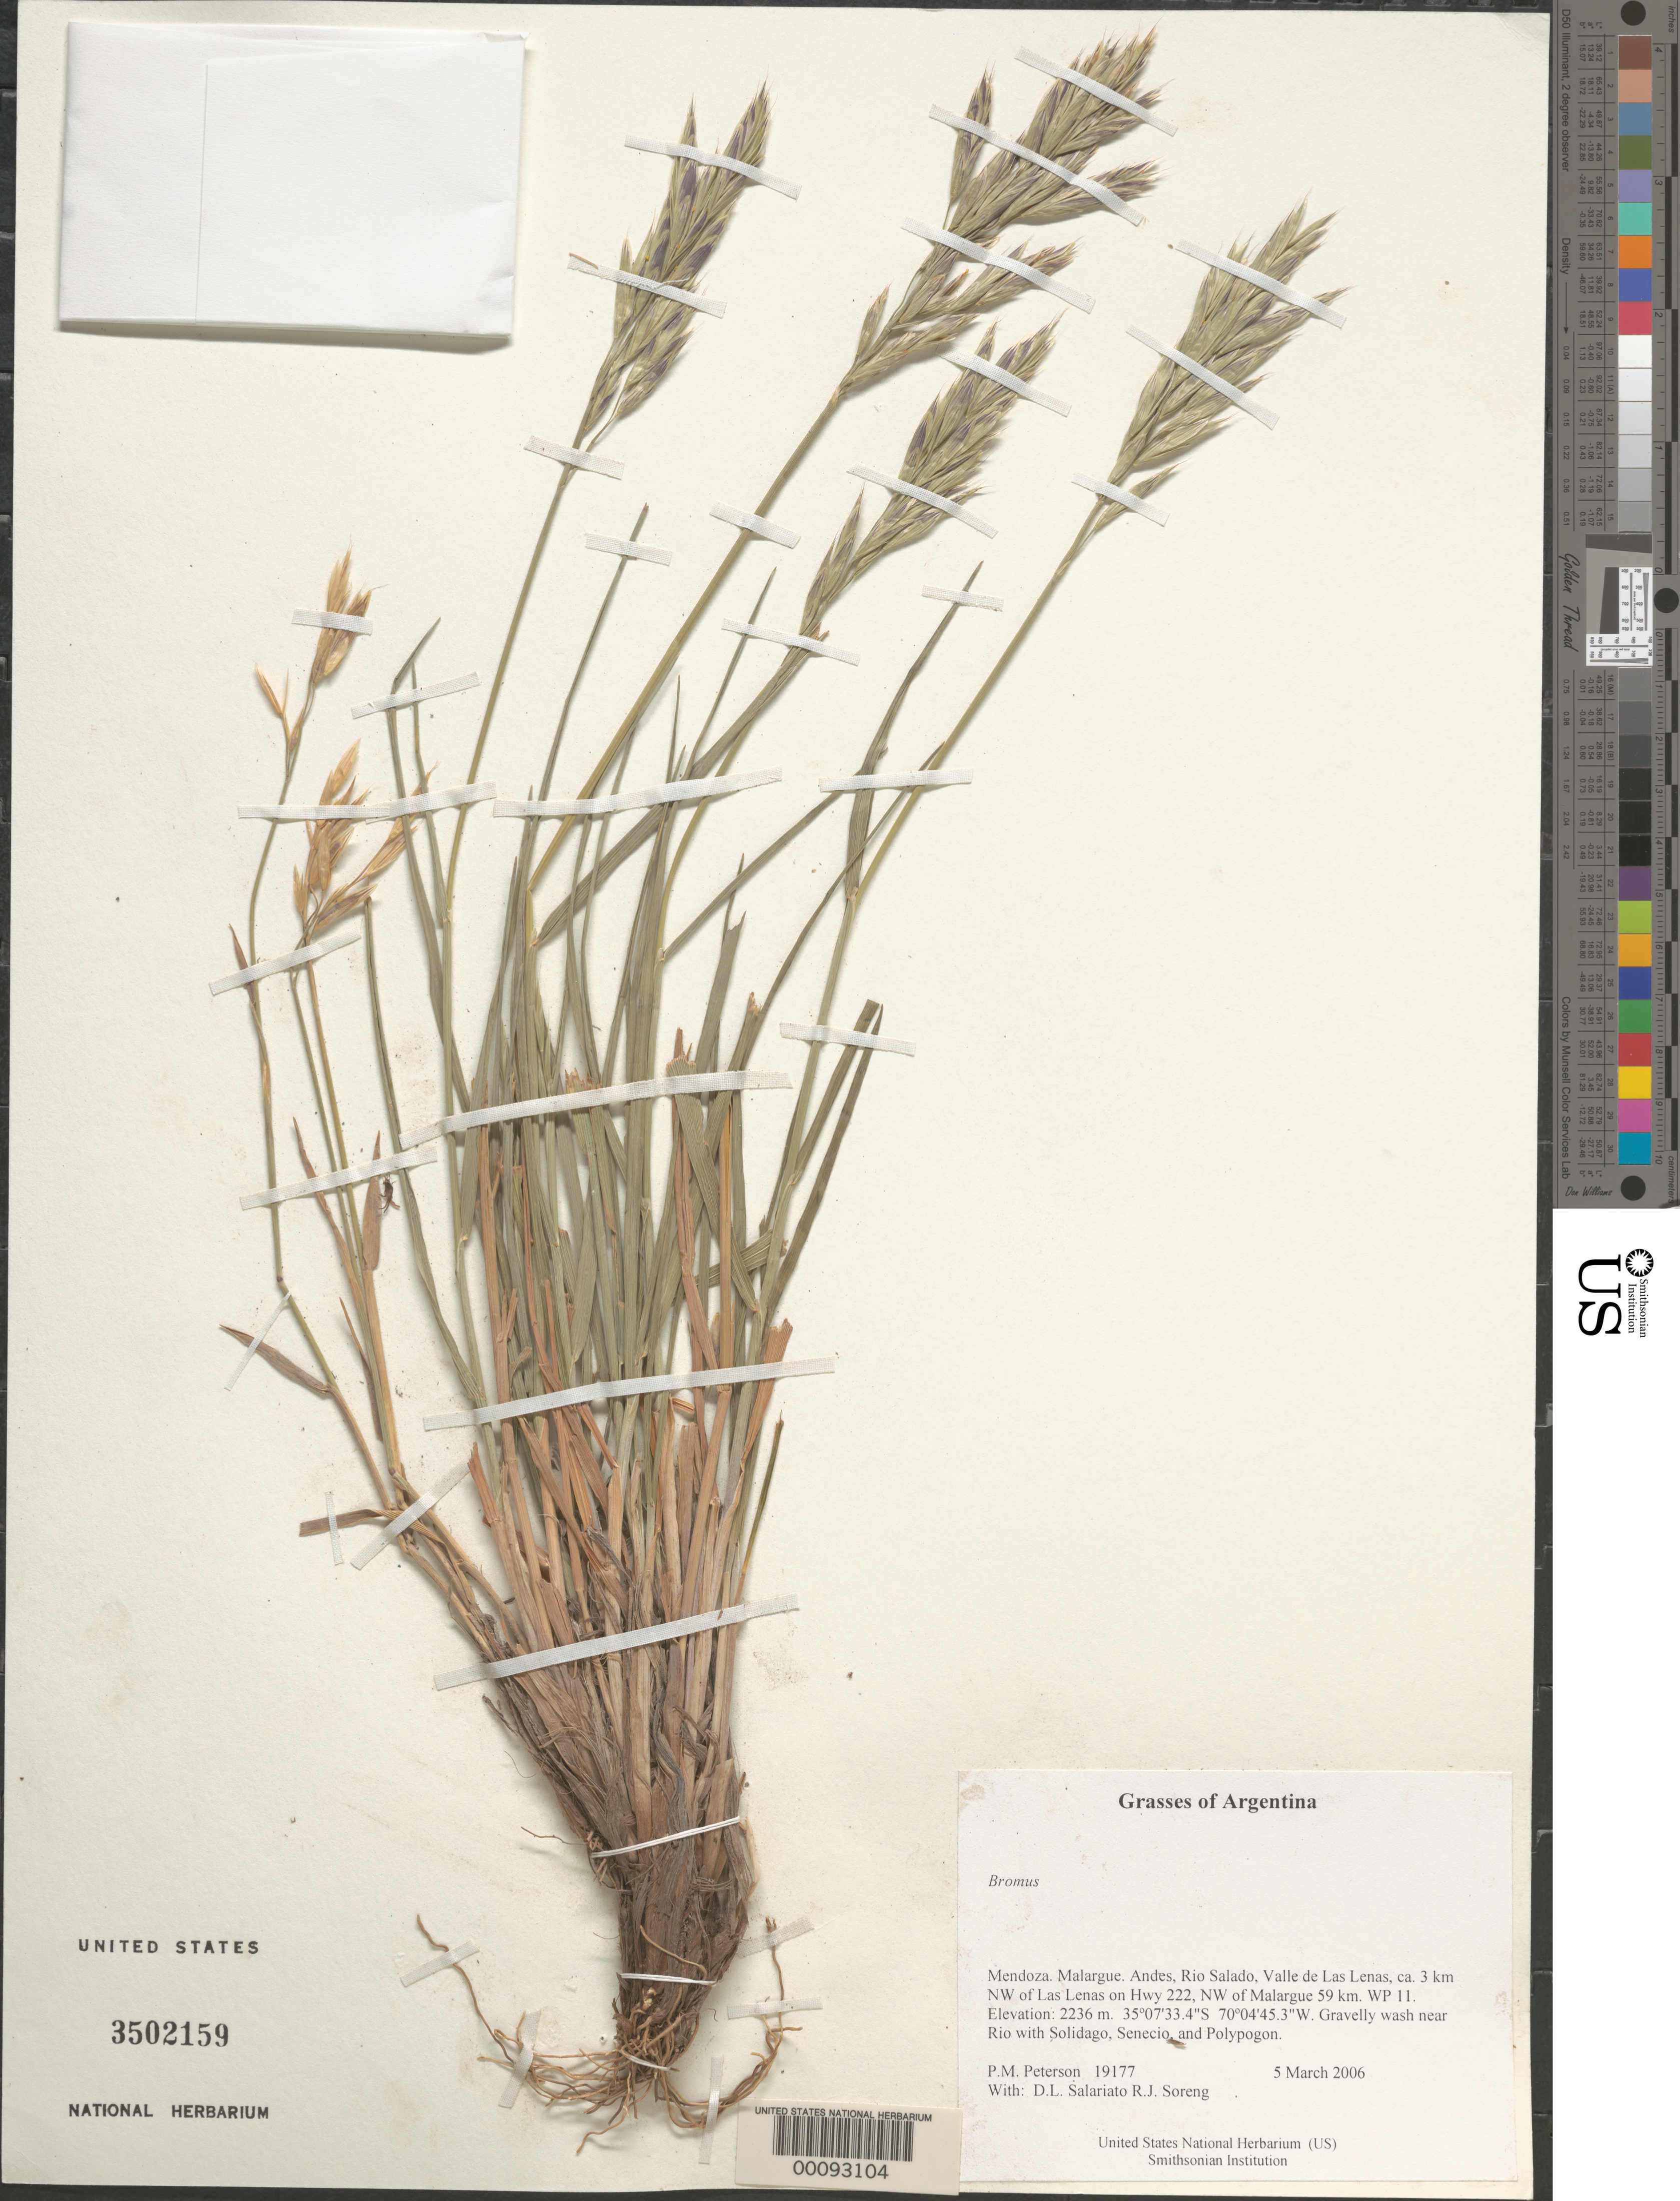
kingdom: Plantae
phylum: Tracheophyta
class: Liliopsida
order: Poales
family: Poaceae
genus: Bromus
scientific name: Bromus sp.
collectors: P. M. Peterson, R. J. Soreng, D. Salariato & A. Panizza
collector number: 19177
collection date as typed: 05 Mar 2006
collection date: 2006-03-05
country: Argentina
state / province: Mendoza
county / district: Malargue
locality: Andes, Rio Salado, Valle de Las Lenas, ca. 3 km NW of Las Lenas on Hwy 222, NW of Malargue 59 km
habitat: Gravelly wash near Rio with Solidago, Senecio, and Polypogon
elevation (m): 2236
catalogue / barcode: US 3502159